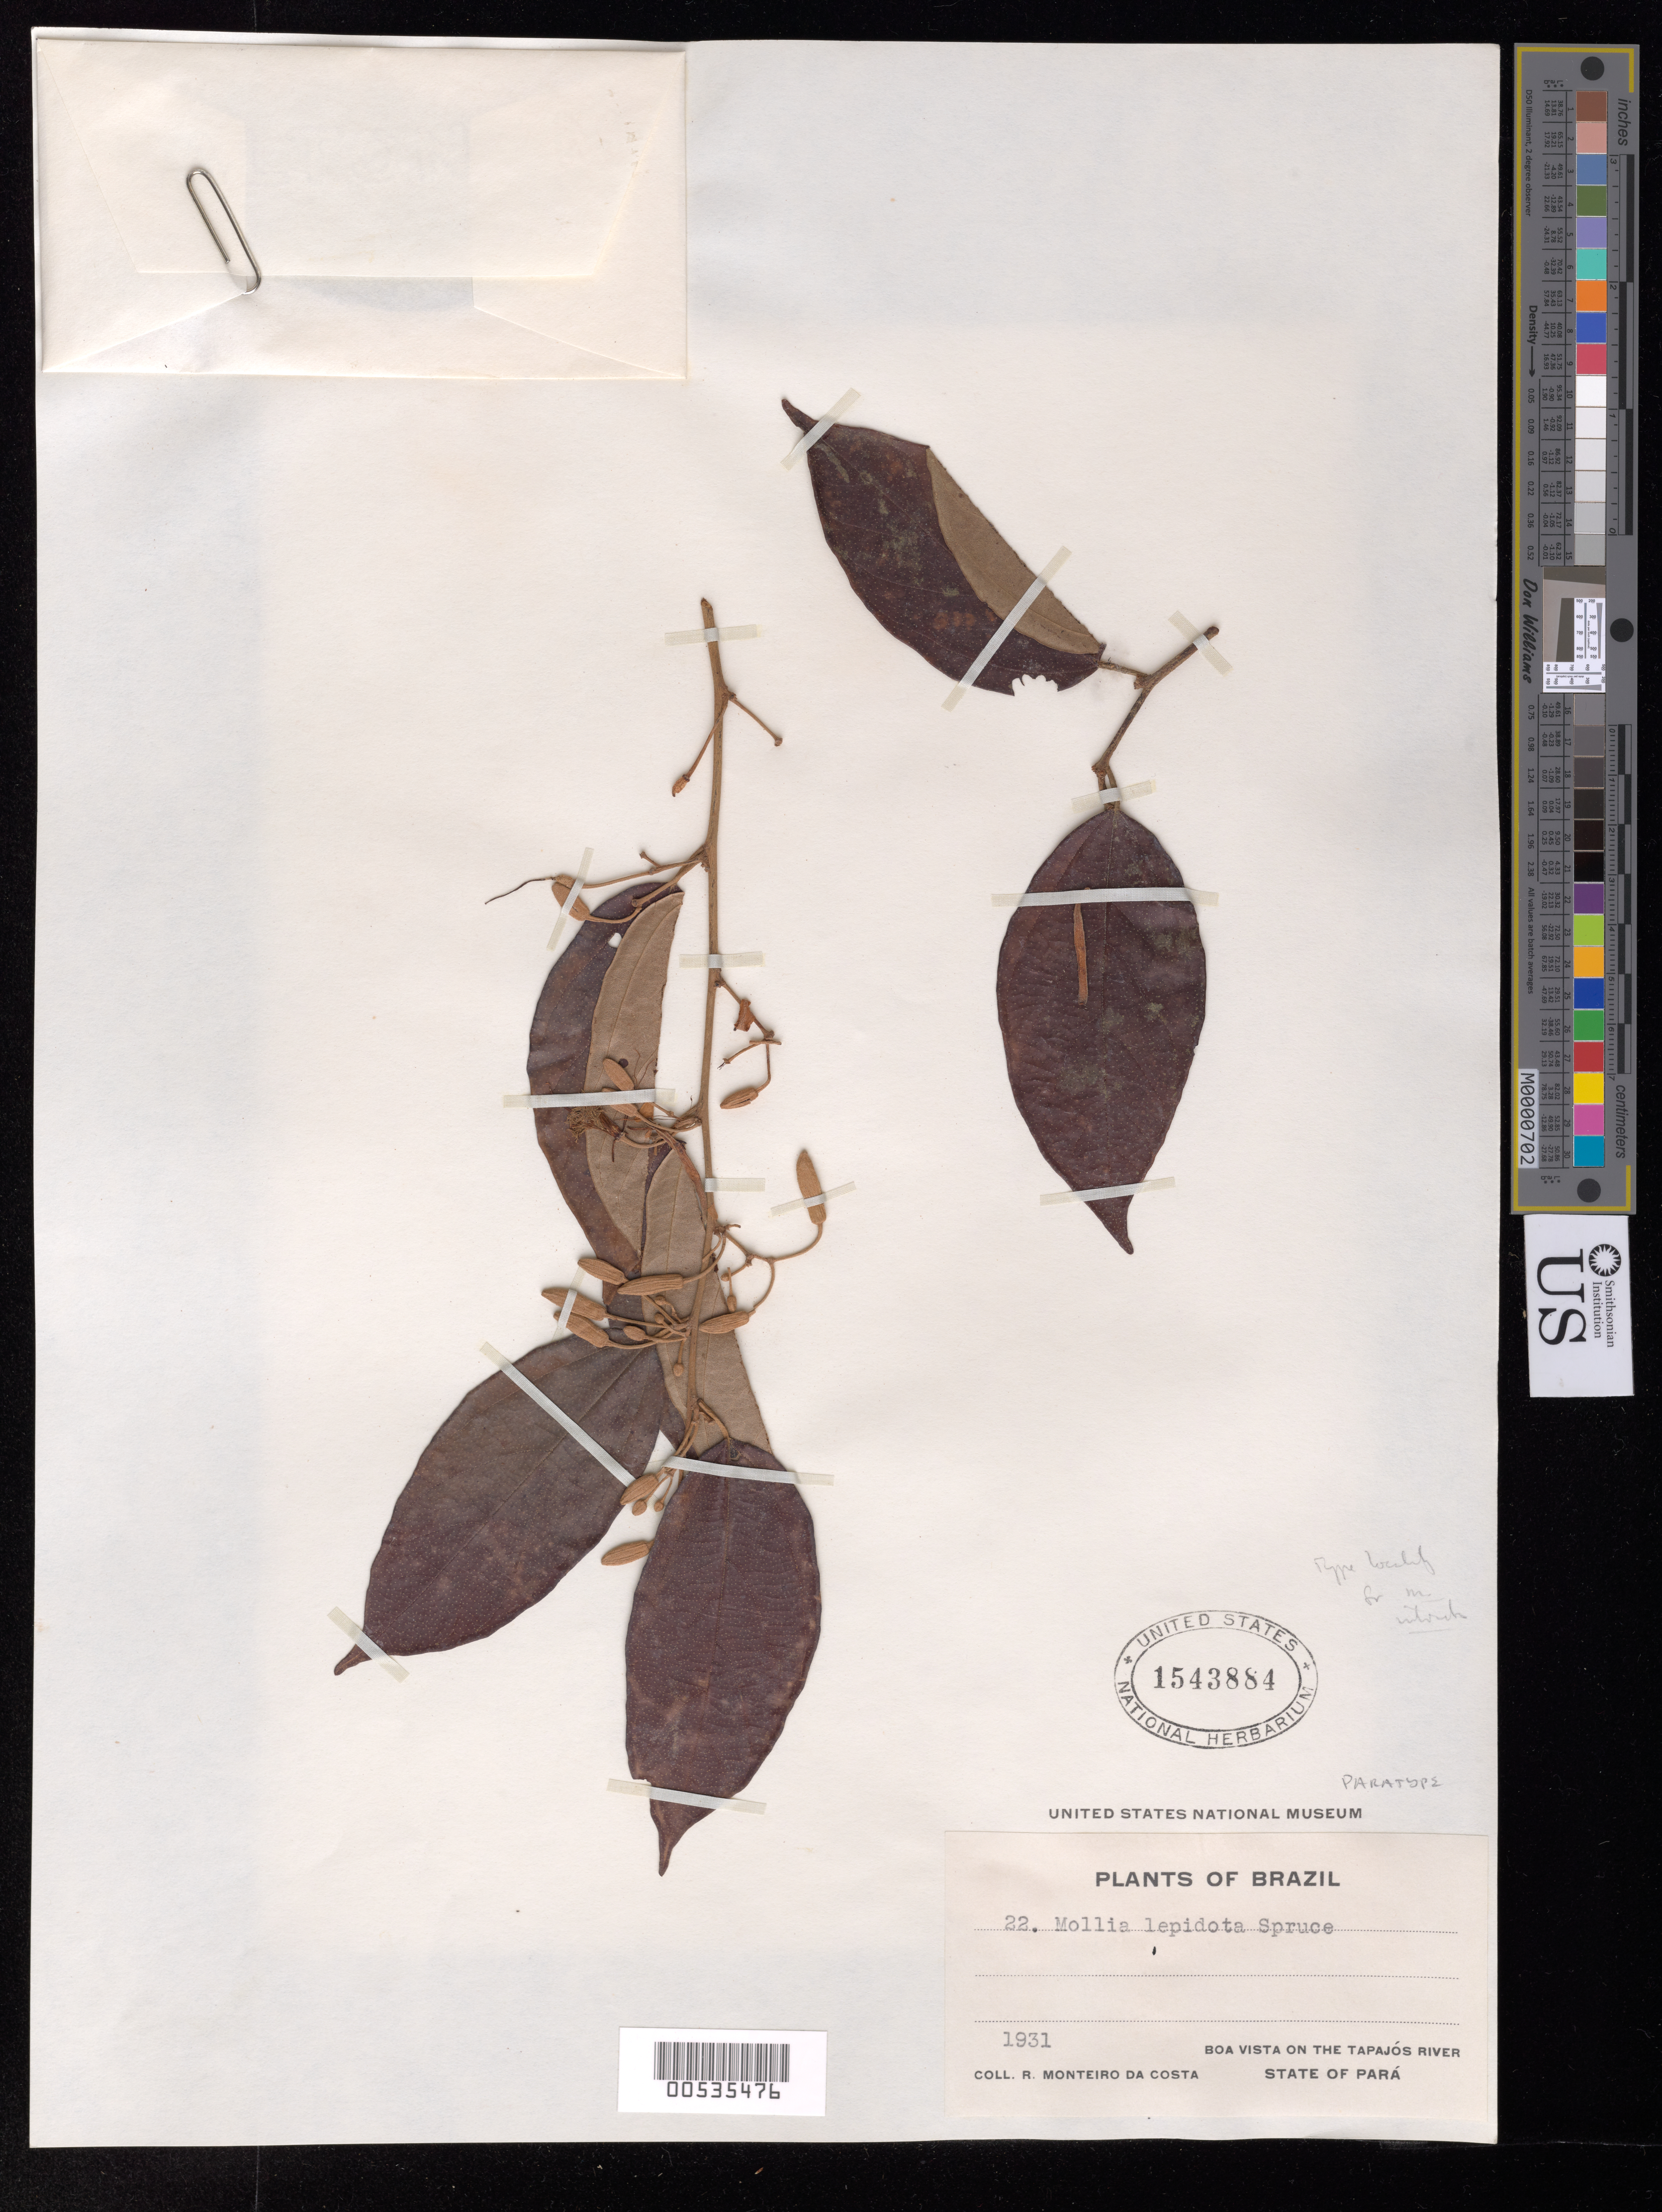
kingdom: Plantae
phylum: Tracheophyta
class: Magnoliopsida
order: Malvales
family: Malvaceae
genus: Mollia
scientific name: Mollia sphaerocarpa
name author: Gleason ex Record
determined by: Dorr, Laurence J., Curator (BOT), Smithsonian Institution - National Museum of Natural History (UNITED STATES)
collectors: R. da Costa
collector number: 22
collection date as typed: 1931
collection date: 1931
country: Brazil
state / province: Pará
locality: Boa Vista on the Tapajós River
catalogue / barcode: US 1543884